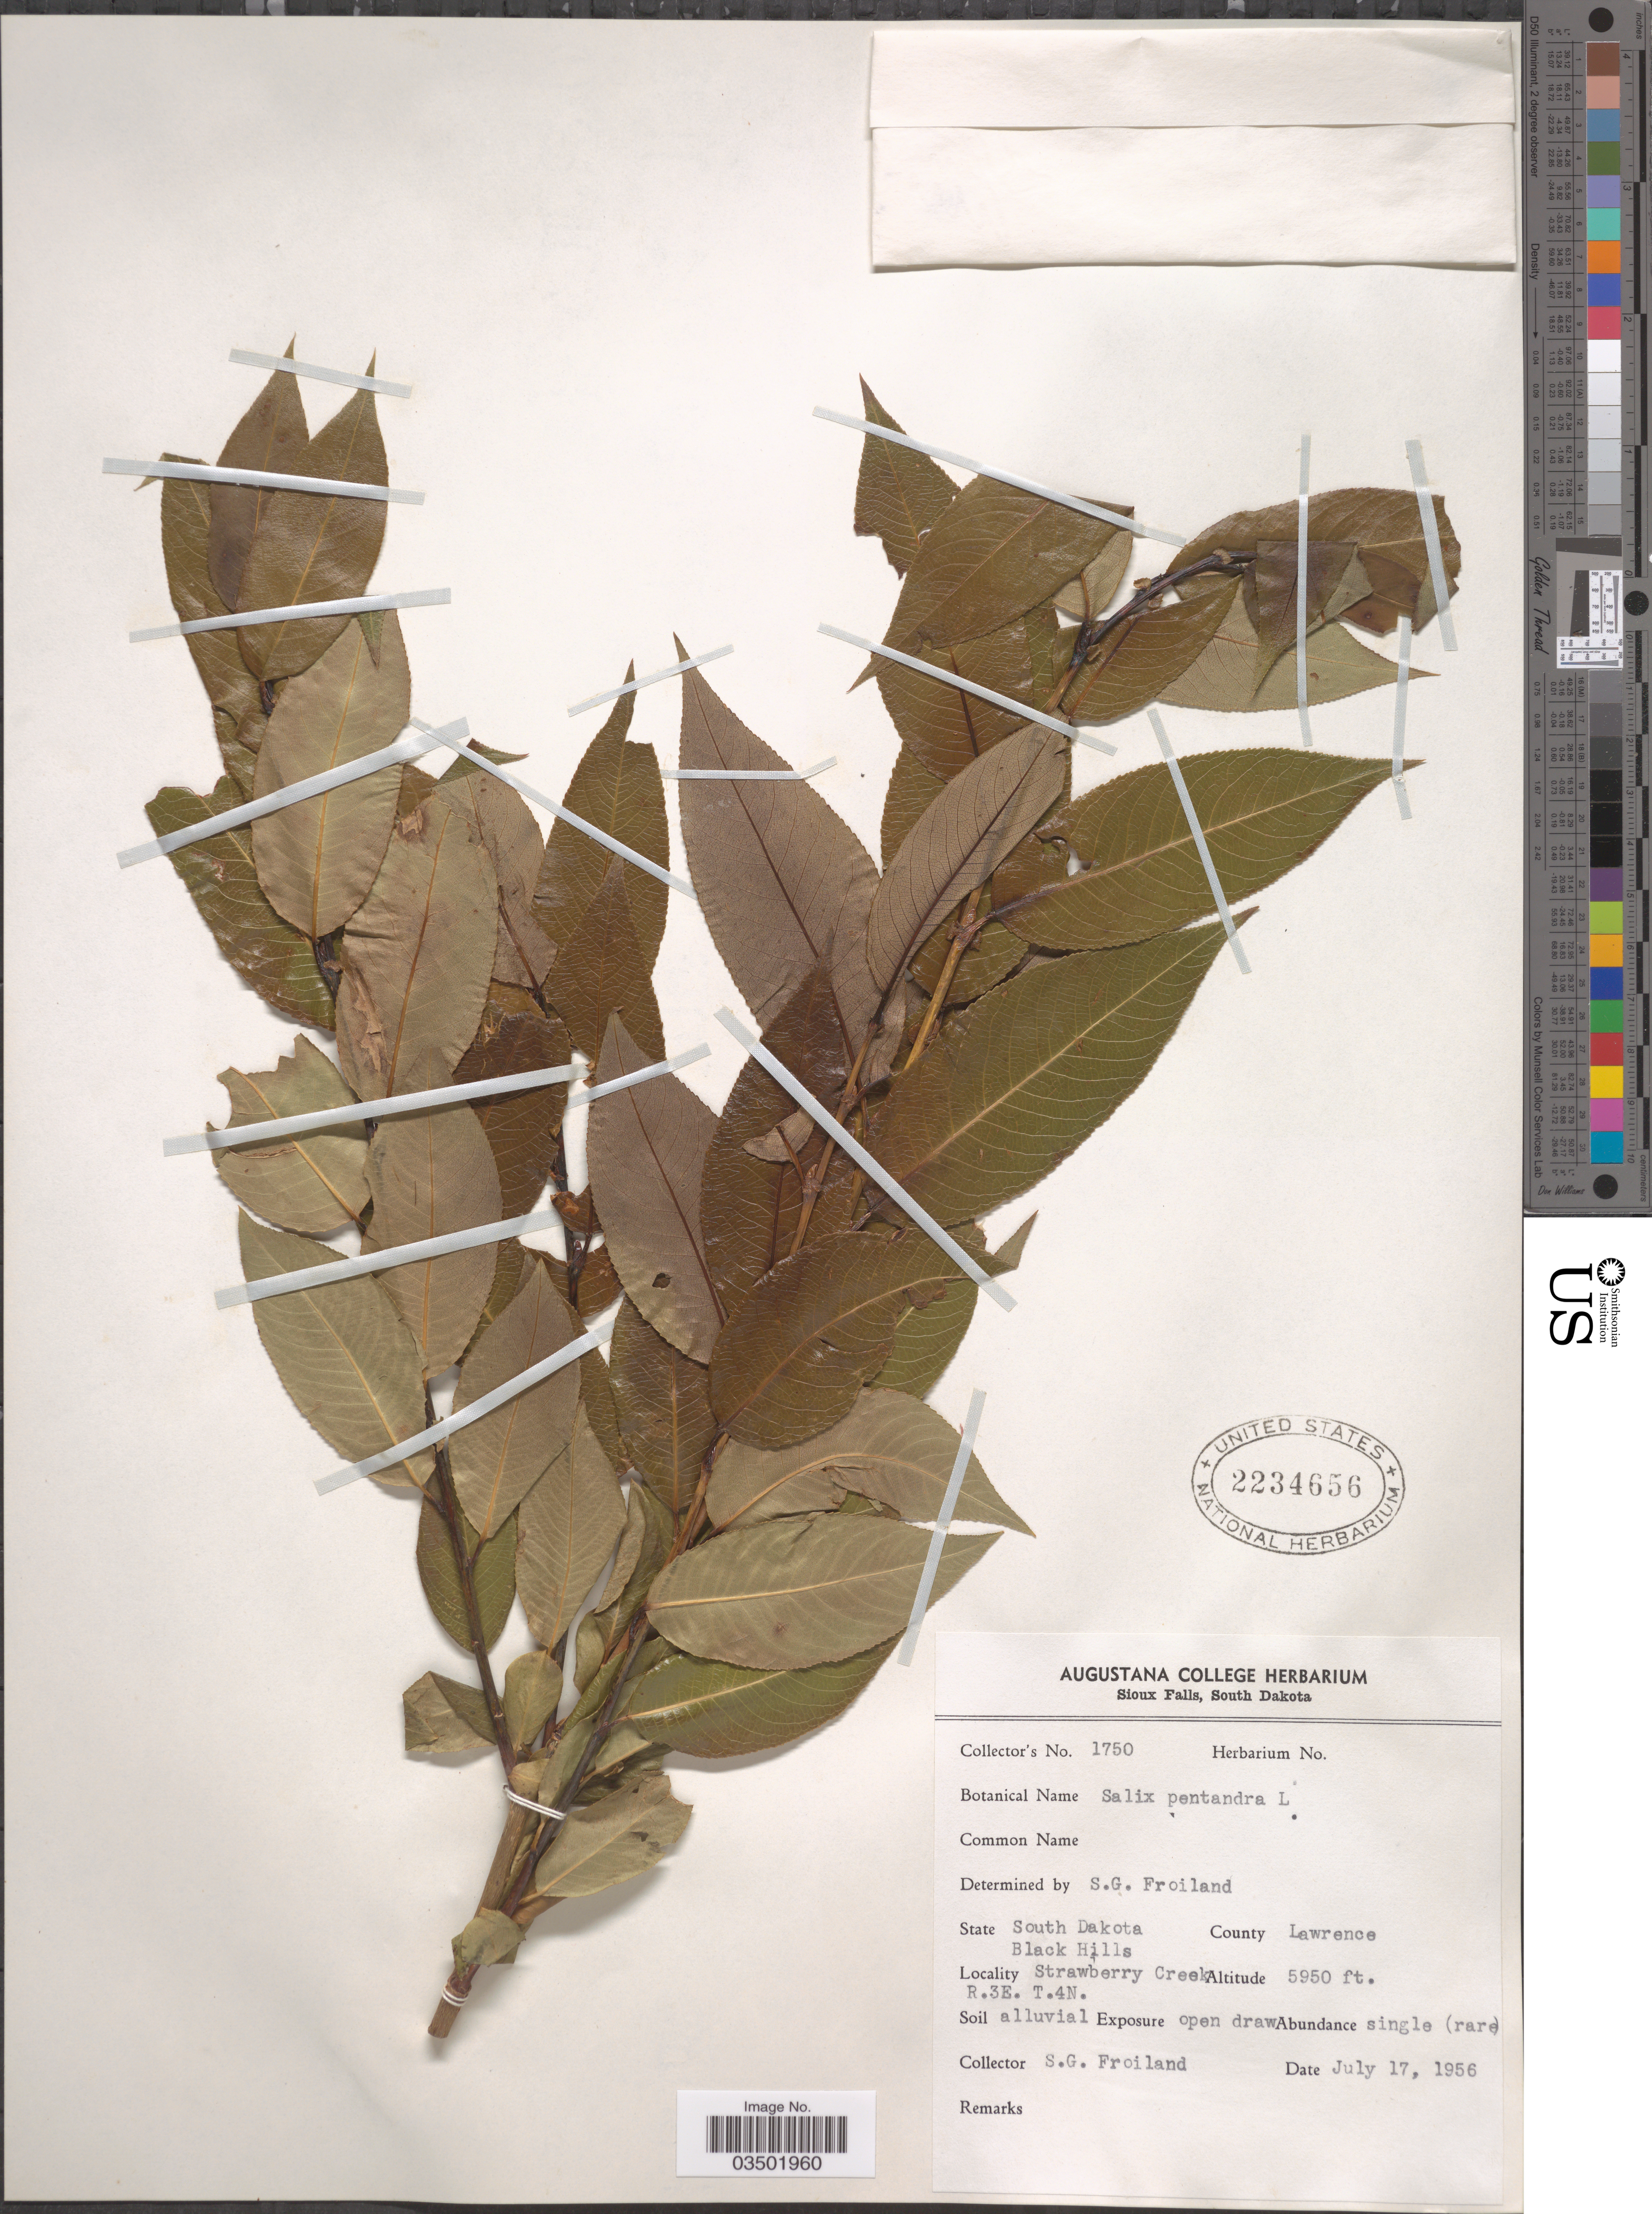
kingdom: Plantae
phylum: Tracheophyta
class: Magnoliopsida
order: Malpighiales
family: Salicaceae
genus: Salix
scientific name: Salix pentandra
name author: L.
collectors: S. Froiland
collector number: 1750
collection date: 1956-07-17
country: United States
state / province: South Dakota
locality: State Black Hills. County Lawrence. Strawberry Creek. R.3E. T.4N.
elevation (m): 1814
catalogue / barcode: US 2234656